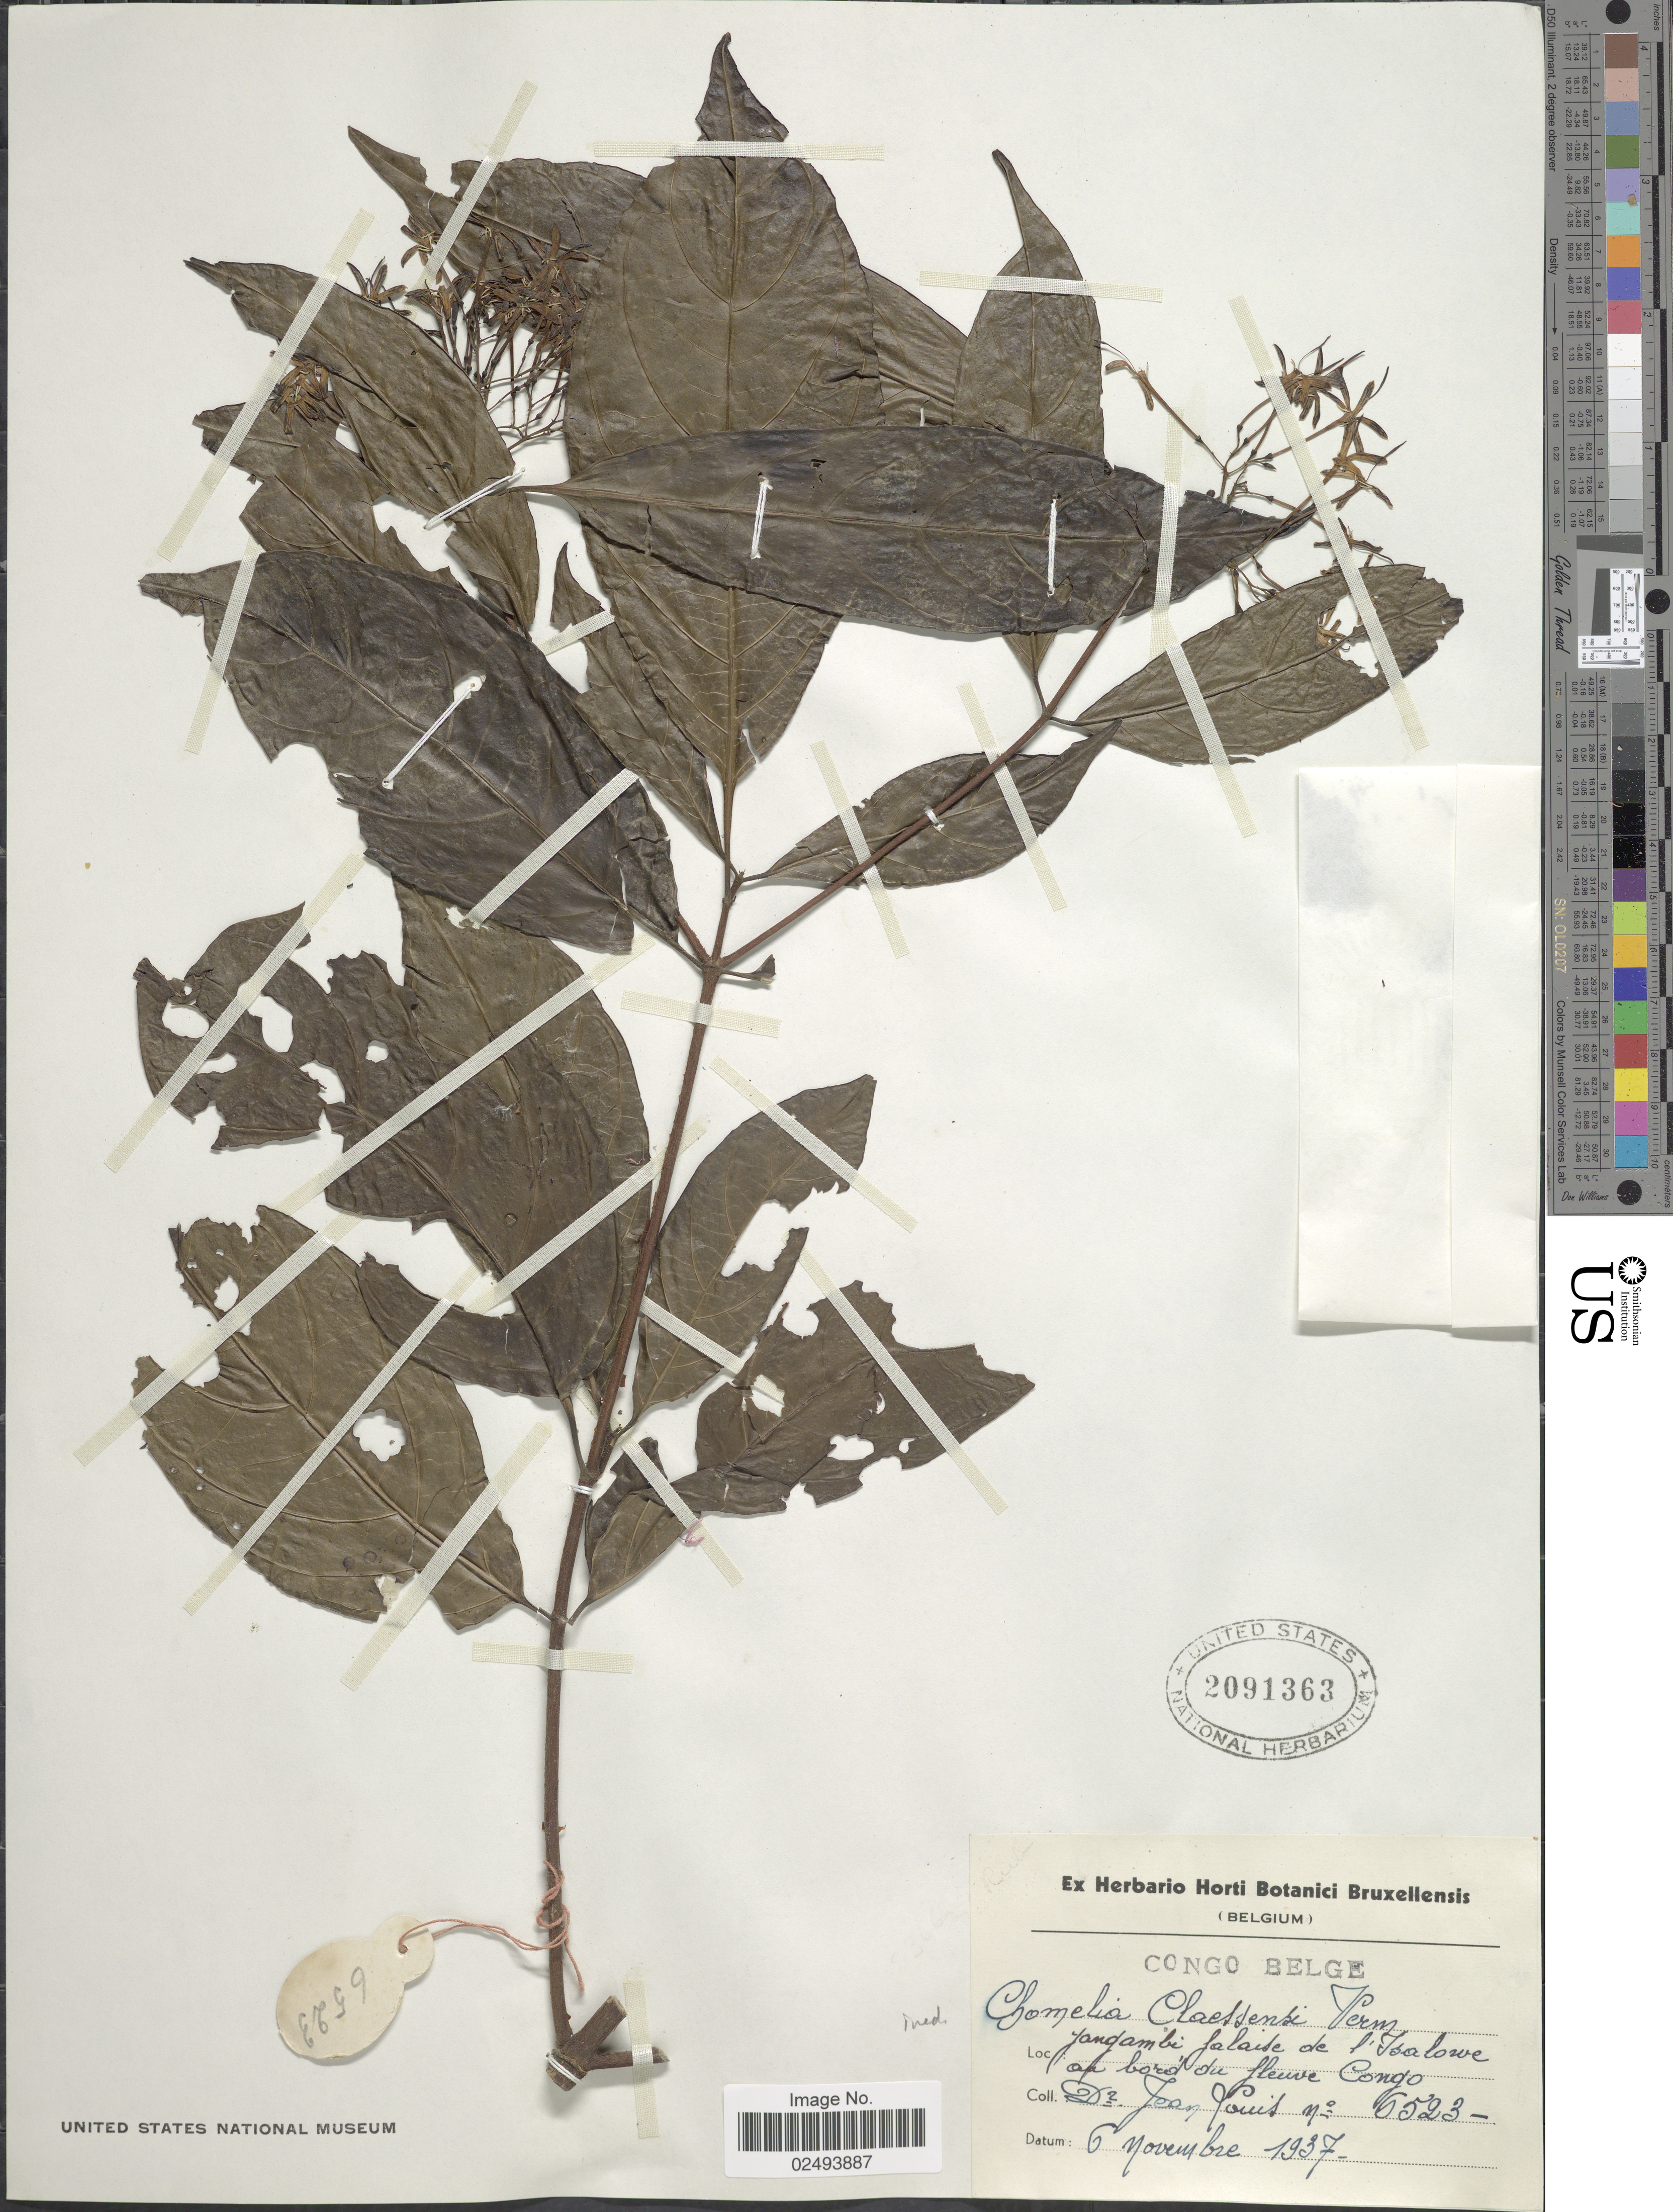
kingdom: Plantae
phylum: Tracheophyta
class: Magnoliopsida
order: Gentianales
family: Rubiaceae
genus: Tarenna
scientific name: Tarenna sp.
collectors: J. Louis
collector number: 5523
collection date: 1937-11-06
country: Congo, Democratic Republic of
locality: Congo Belge. Yangambi falaise de l'Isalowe au boro du fleuve Congo.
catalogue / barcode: US 2091363